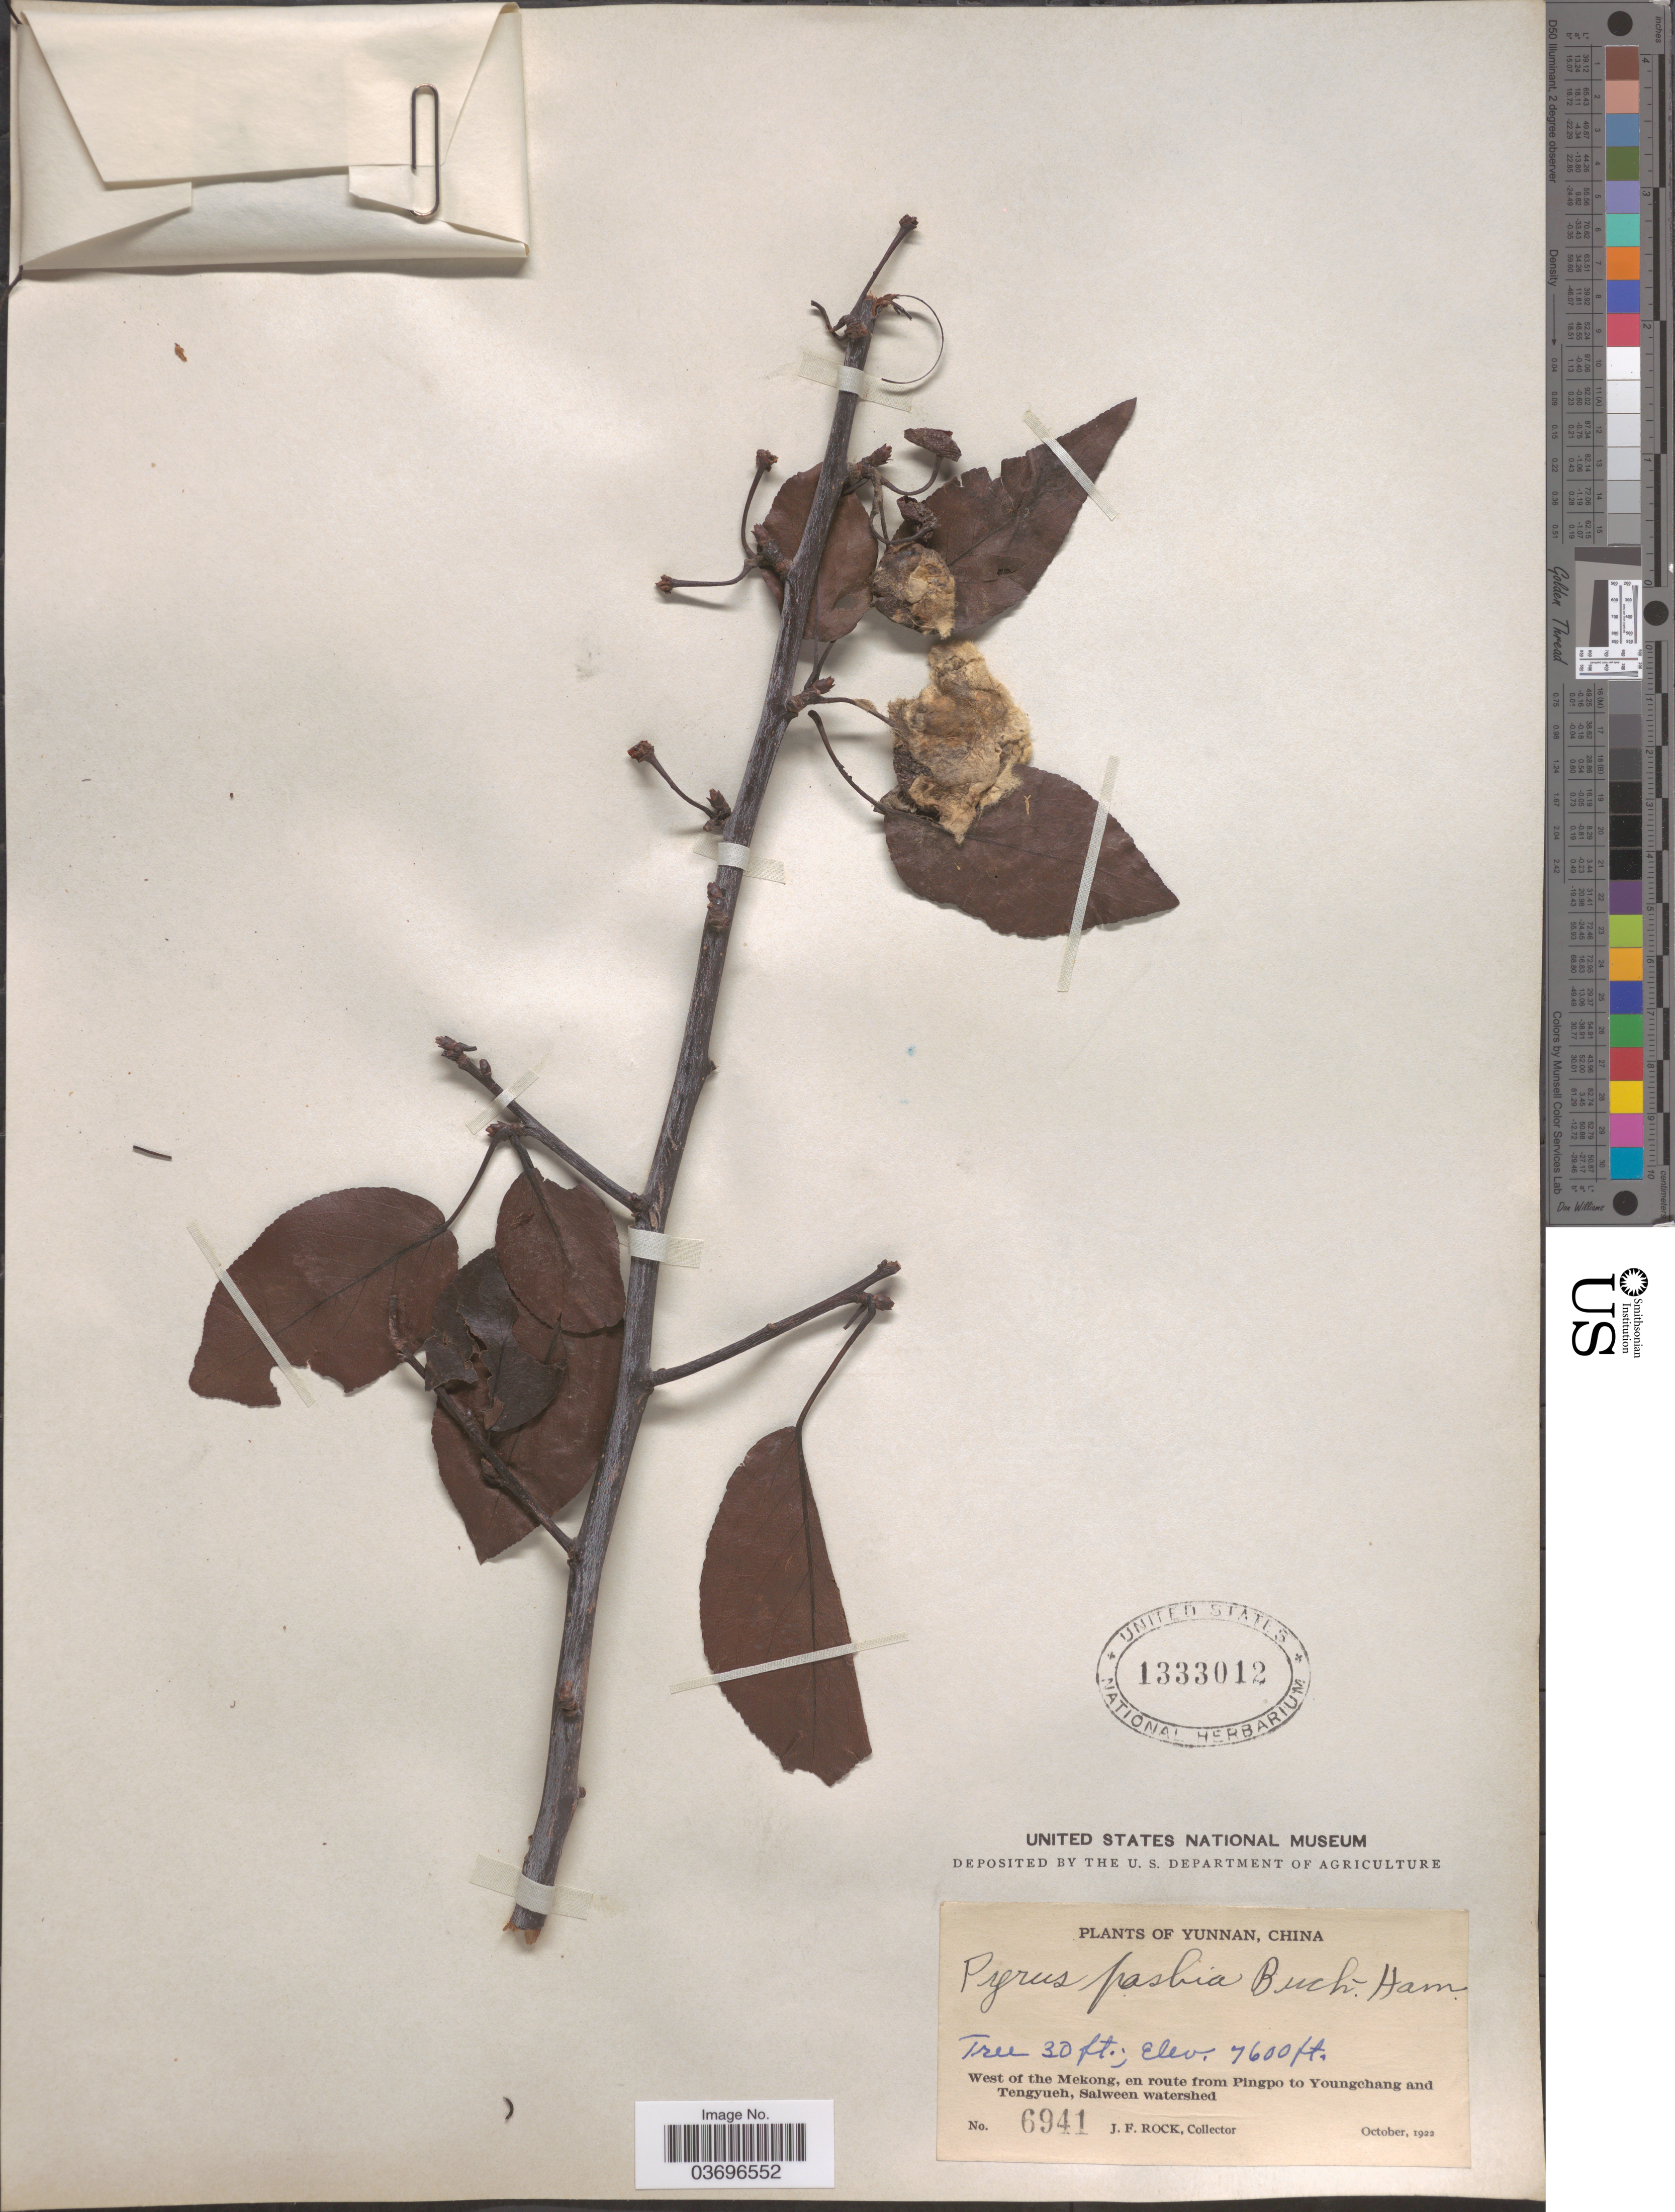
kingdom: Plantae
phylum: Tracheophyta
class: Magnoliopsida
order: Rosales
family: Rosaceae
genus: Pyrus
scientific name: Pyrus pashia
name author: Buch.-Ham. ex D. Don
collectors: J. Rock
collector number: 6941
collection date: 1922-10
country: China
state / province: Yunnan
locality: West of the Mekong, en route from Pingo to Youngchang and Tengyueh, Salween watershed.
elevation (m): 2316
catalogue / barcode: US 1333012